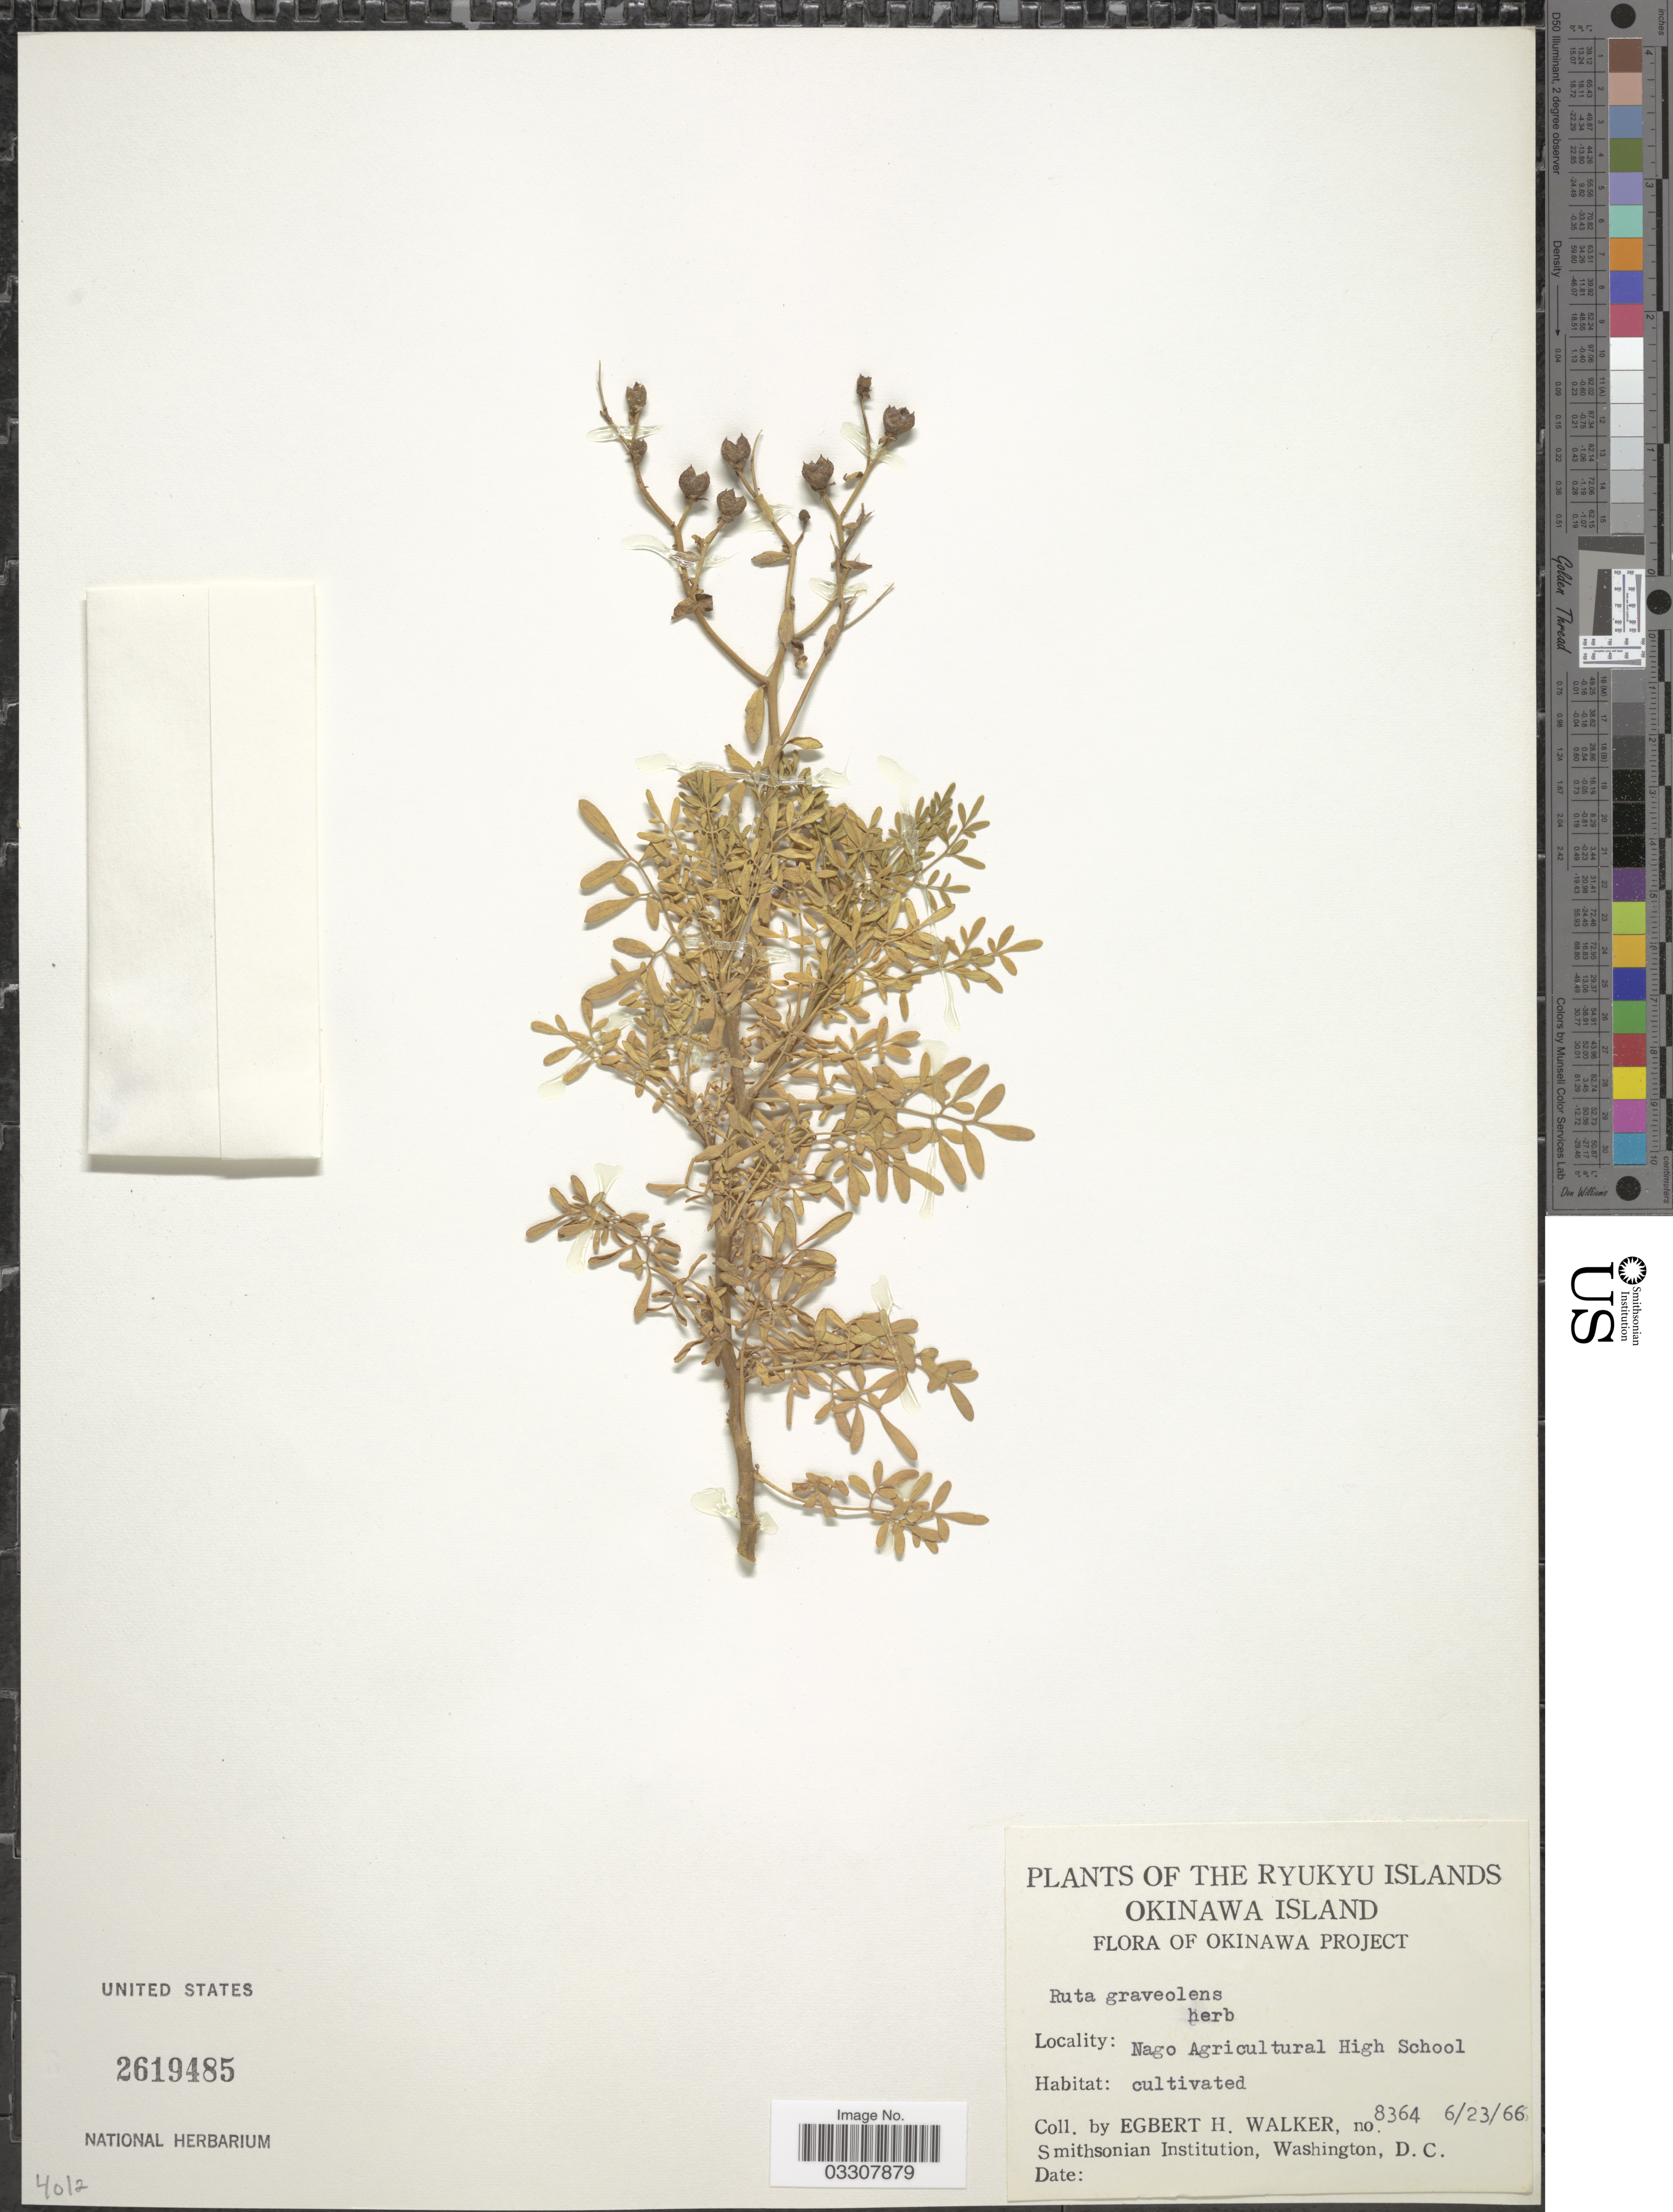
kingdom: Plantae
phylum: Tracheophyta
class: Magnoliopsida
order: Sapindales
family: Rutaceae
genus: Ruta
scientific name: Ruta chalepensis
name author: L.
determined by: Strong, Mark T., (BOT), Smithsonian Institution - National Museum of Natural History (UNITED STATES)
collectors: E. H. Walker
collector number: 8364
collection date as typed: Transcribed d/m/y: 23/6/66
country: Japan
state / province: Okinawa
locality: The Ryukyu Islands. Okinawa Project. Nago Agricultural High School.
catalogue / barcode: US 2619485